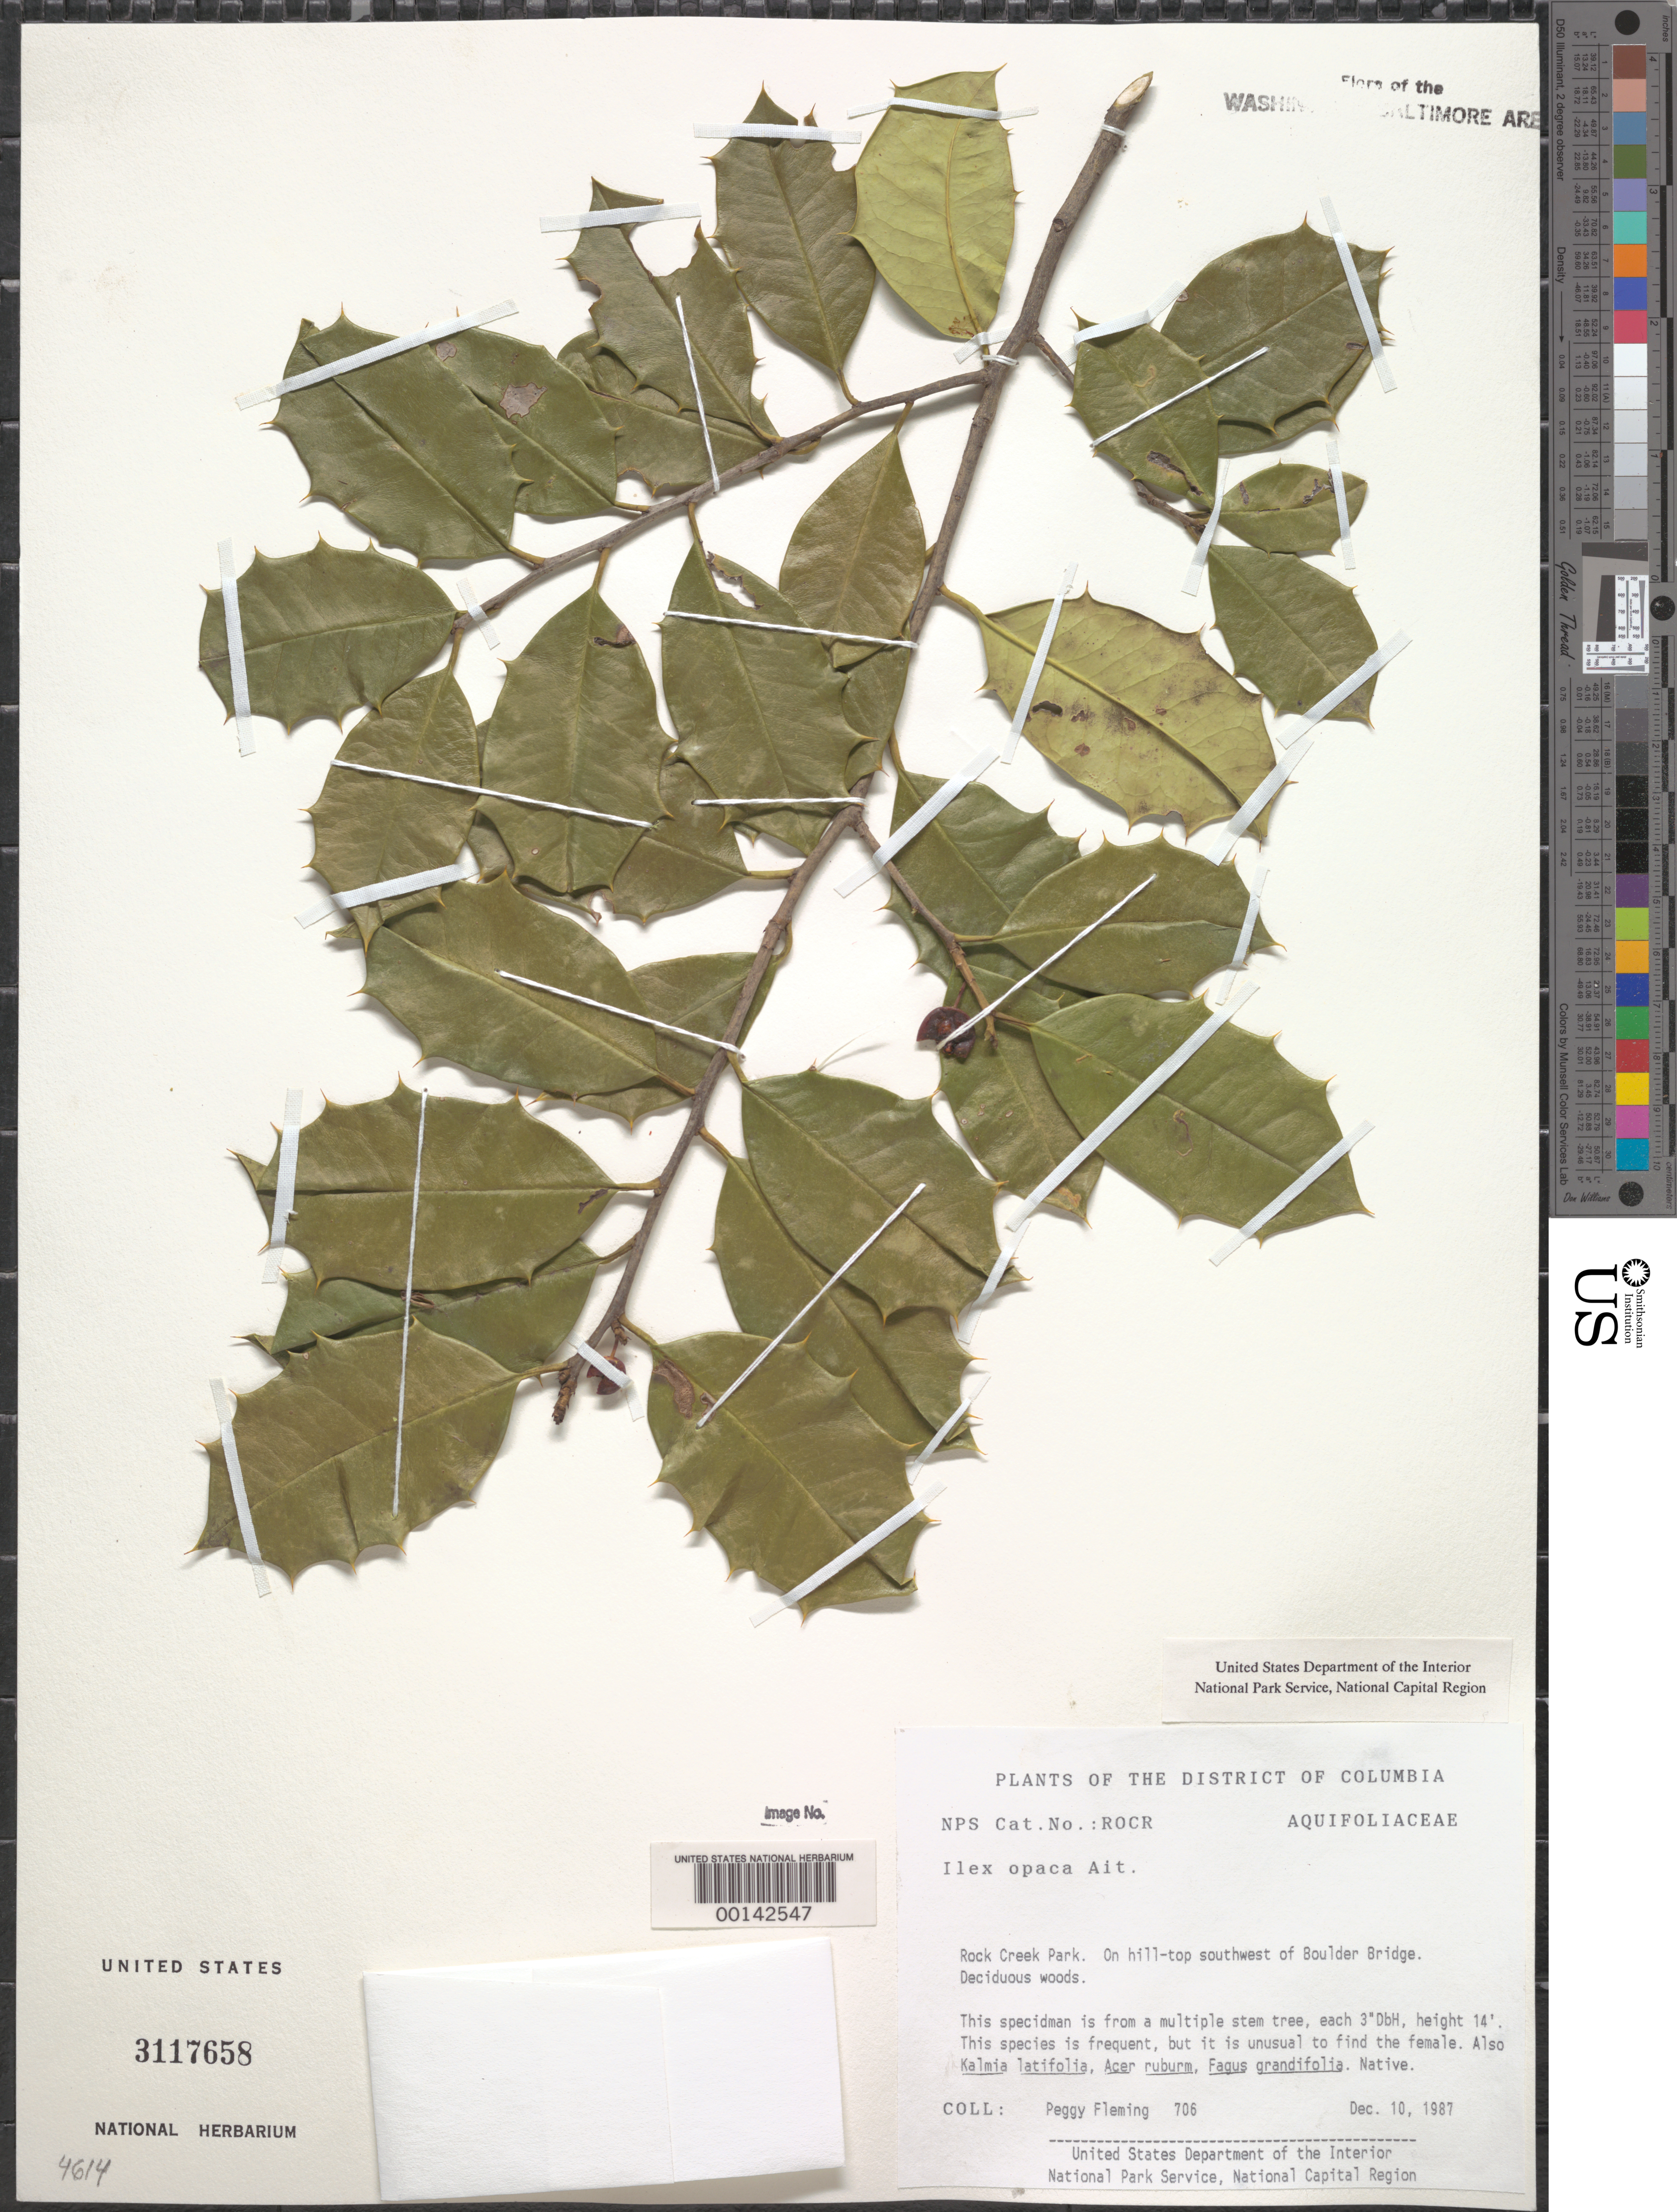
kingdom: Plantae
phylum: Tracheophyta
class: Magnoliopsida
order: Aquifoliales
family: Aquifoliaceae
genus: Ilex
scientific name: Ilex opaca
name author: Aiton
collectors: P. Fleming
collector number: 706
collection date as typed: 10 Dec 1987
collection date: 1987-12-10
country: United States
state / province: District of Columbia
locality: Rock Creek Park. On hill-top southwest of Boulder Bridge. Rock Creek Park & vicinity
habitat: Deciduous woods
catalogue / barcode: US 3117658